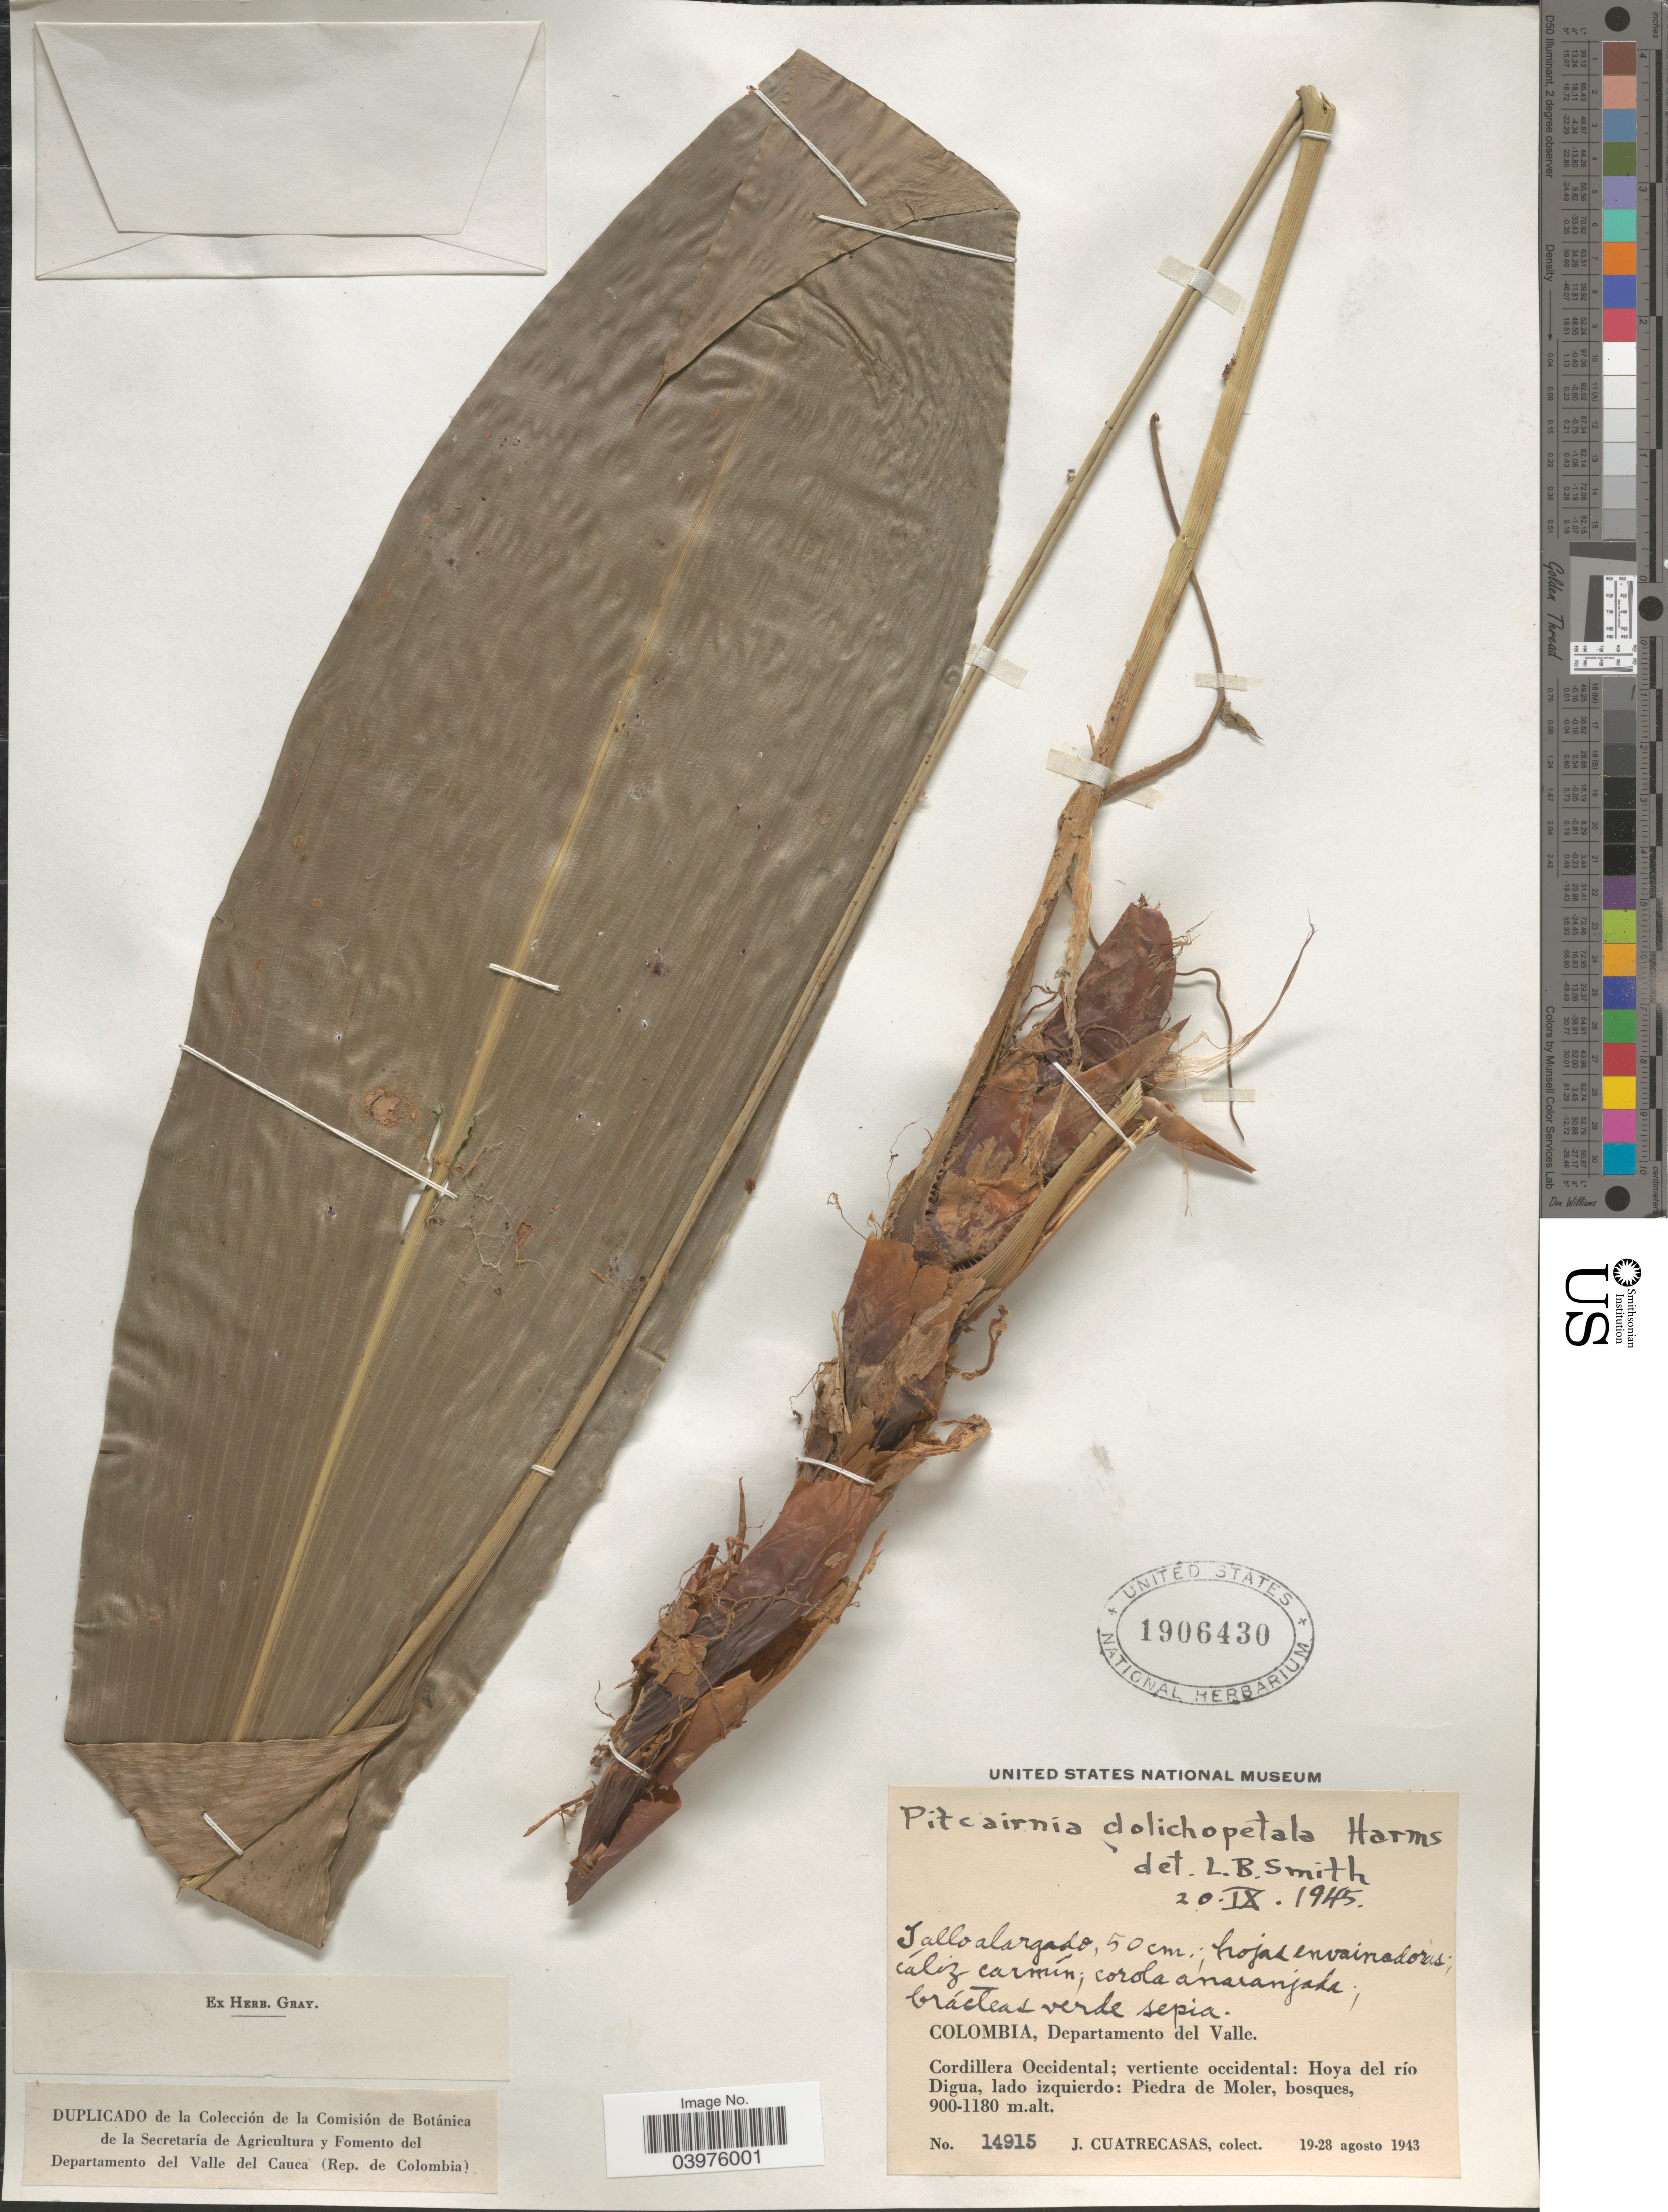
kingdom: Plantae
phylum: Tracheophyta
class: Liliopsida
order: Poales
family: Bromeliaceae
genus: Pitcairnia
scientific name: Pitcairnia dolichopetala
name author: Harms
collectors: J. Cuatrecasas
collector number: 14915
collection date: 1943-08-19/1943-08-28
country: Colombia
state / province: Valle del Cauca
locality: Departamento del Valle. Cordillera Occidental; vertiente occidental: Hoya del río Digua, lado izquierdo: Piedra de Moler, bosques.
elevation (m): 900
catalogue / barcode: US 1906430